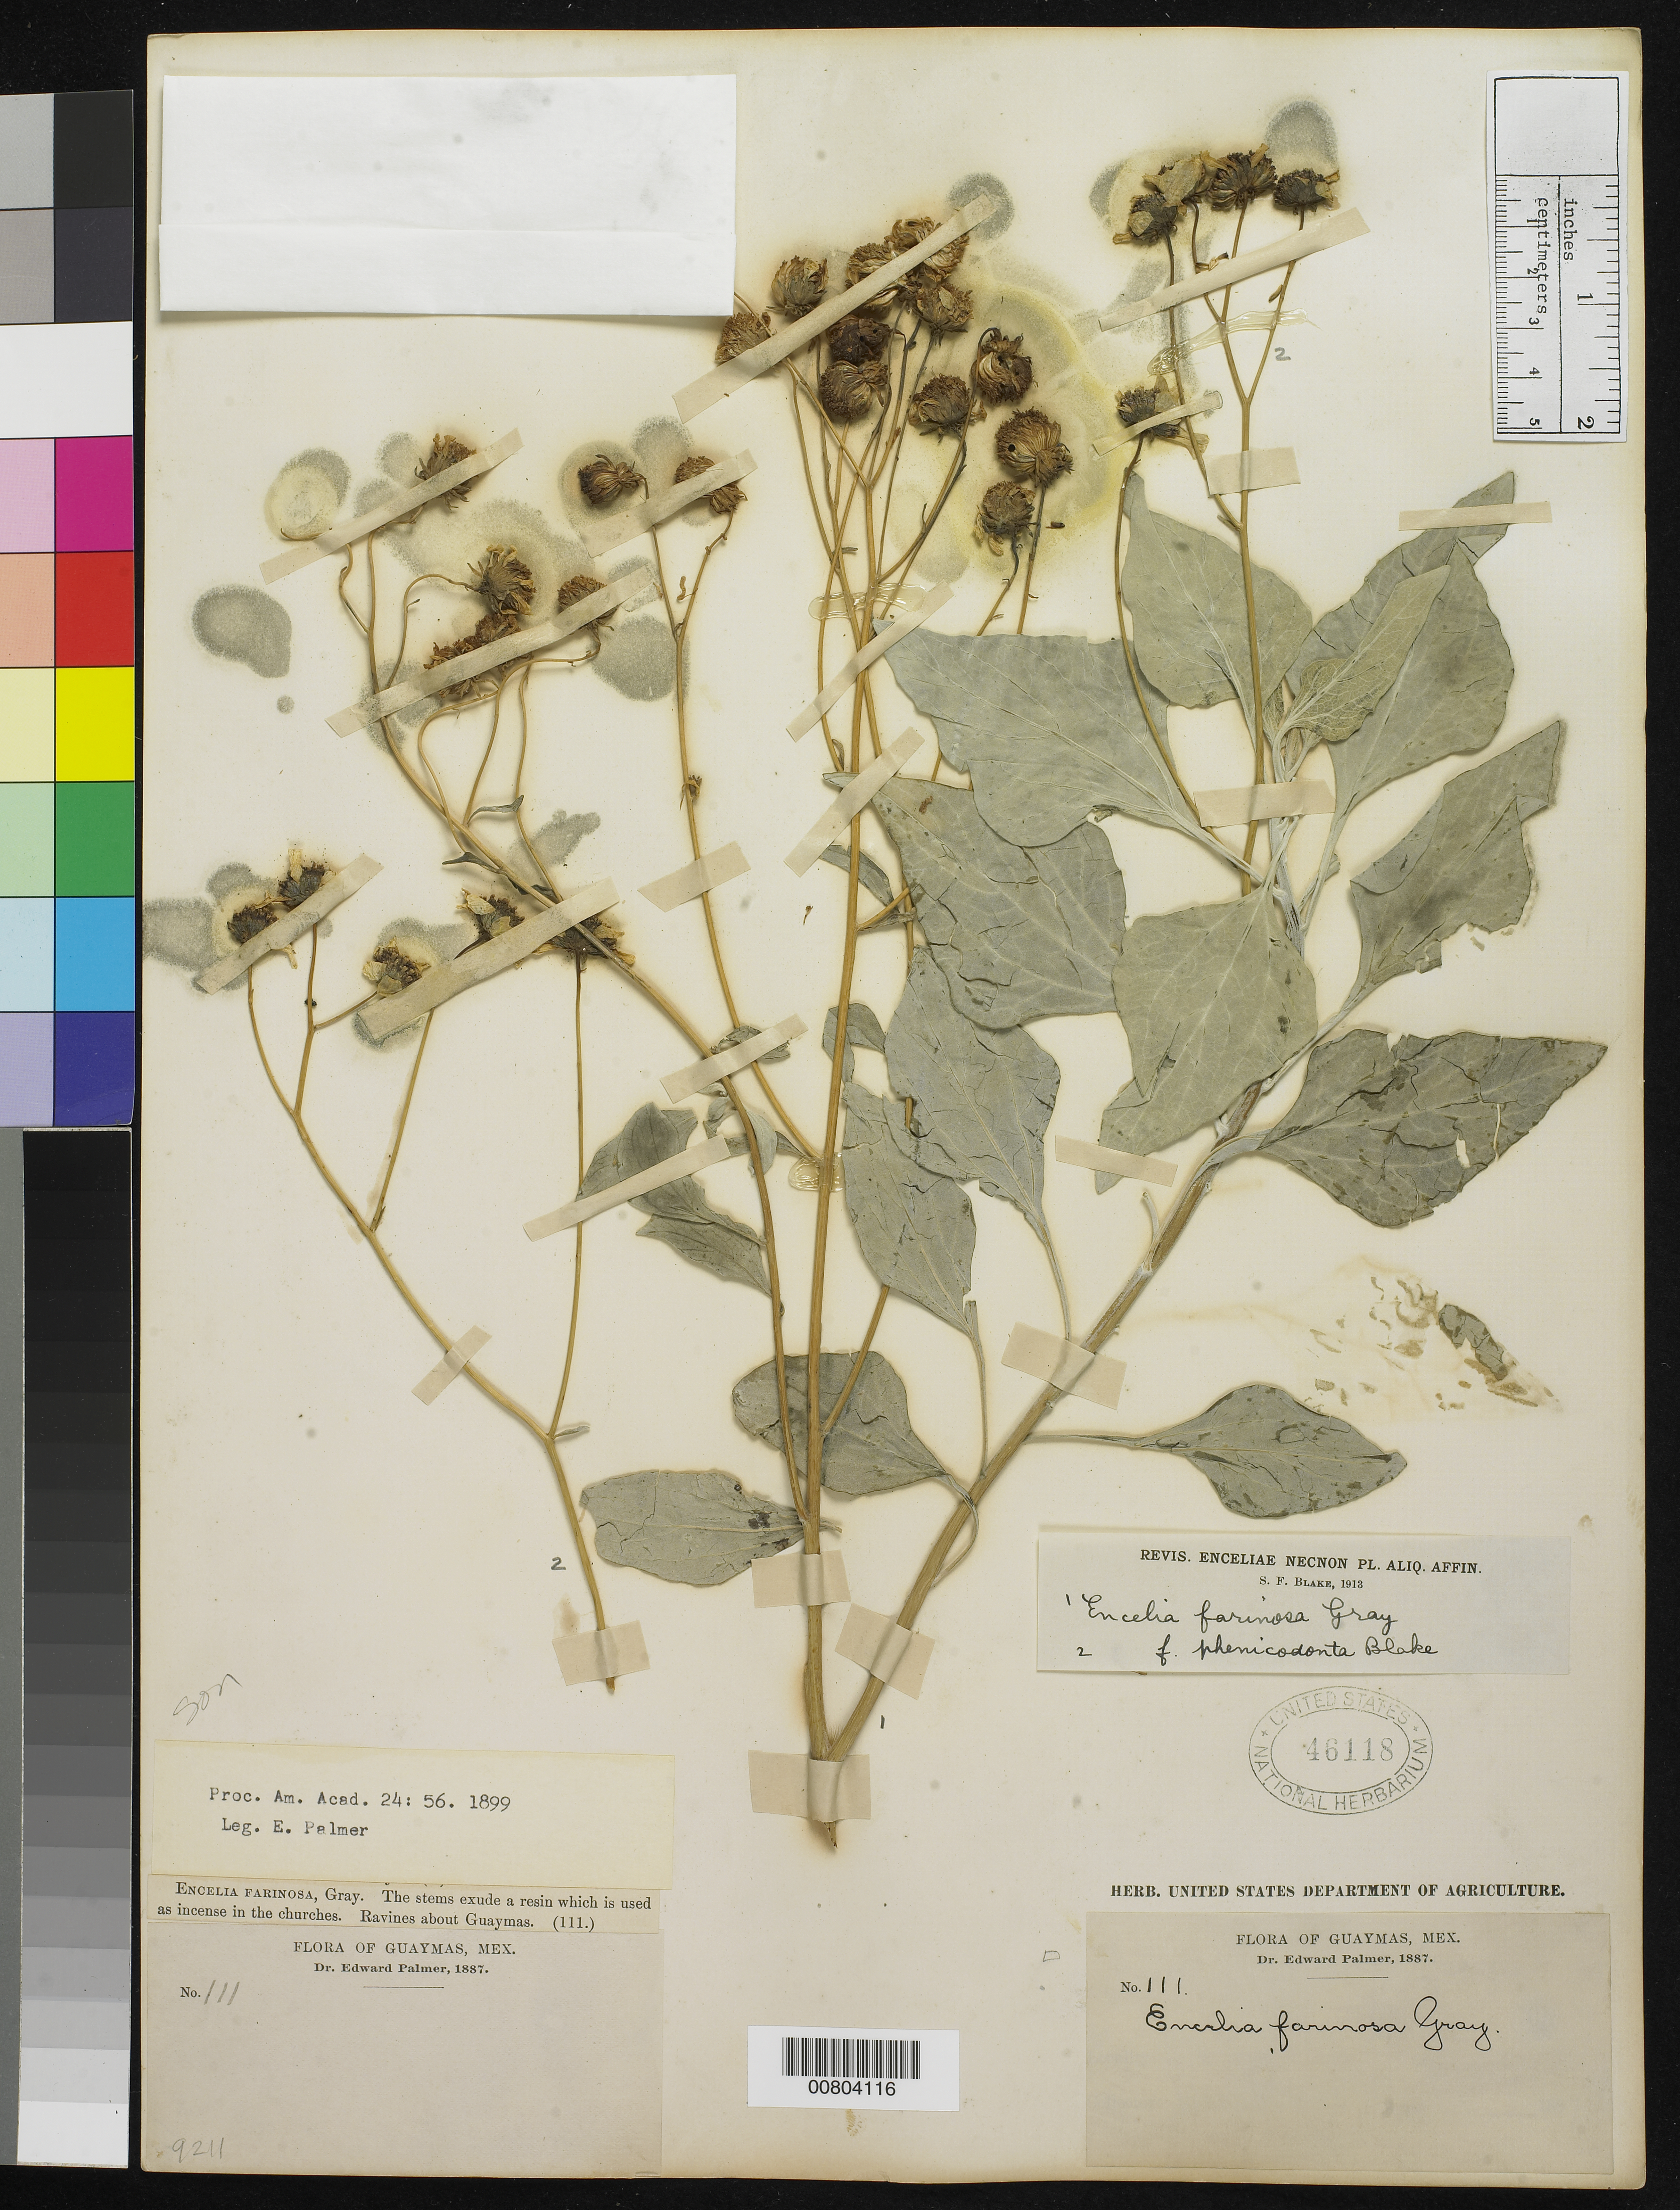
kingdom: Plantae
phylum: Tracheophyta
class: Magnoliopsida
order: Asterales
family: Asteraceae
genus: Encelia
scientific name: Encelia farinosa f. phenicodonta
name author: S.F. Blake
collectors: E. Palmer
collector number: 111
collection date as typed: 1887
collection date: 1887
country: Mexico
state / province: Sonora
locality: Guaymas, Sonora.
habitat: Ravines about Guaymas.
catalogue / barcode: US 46118